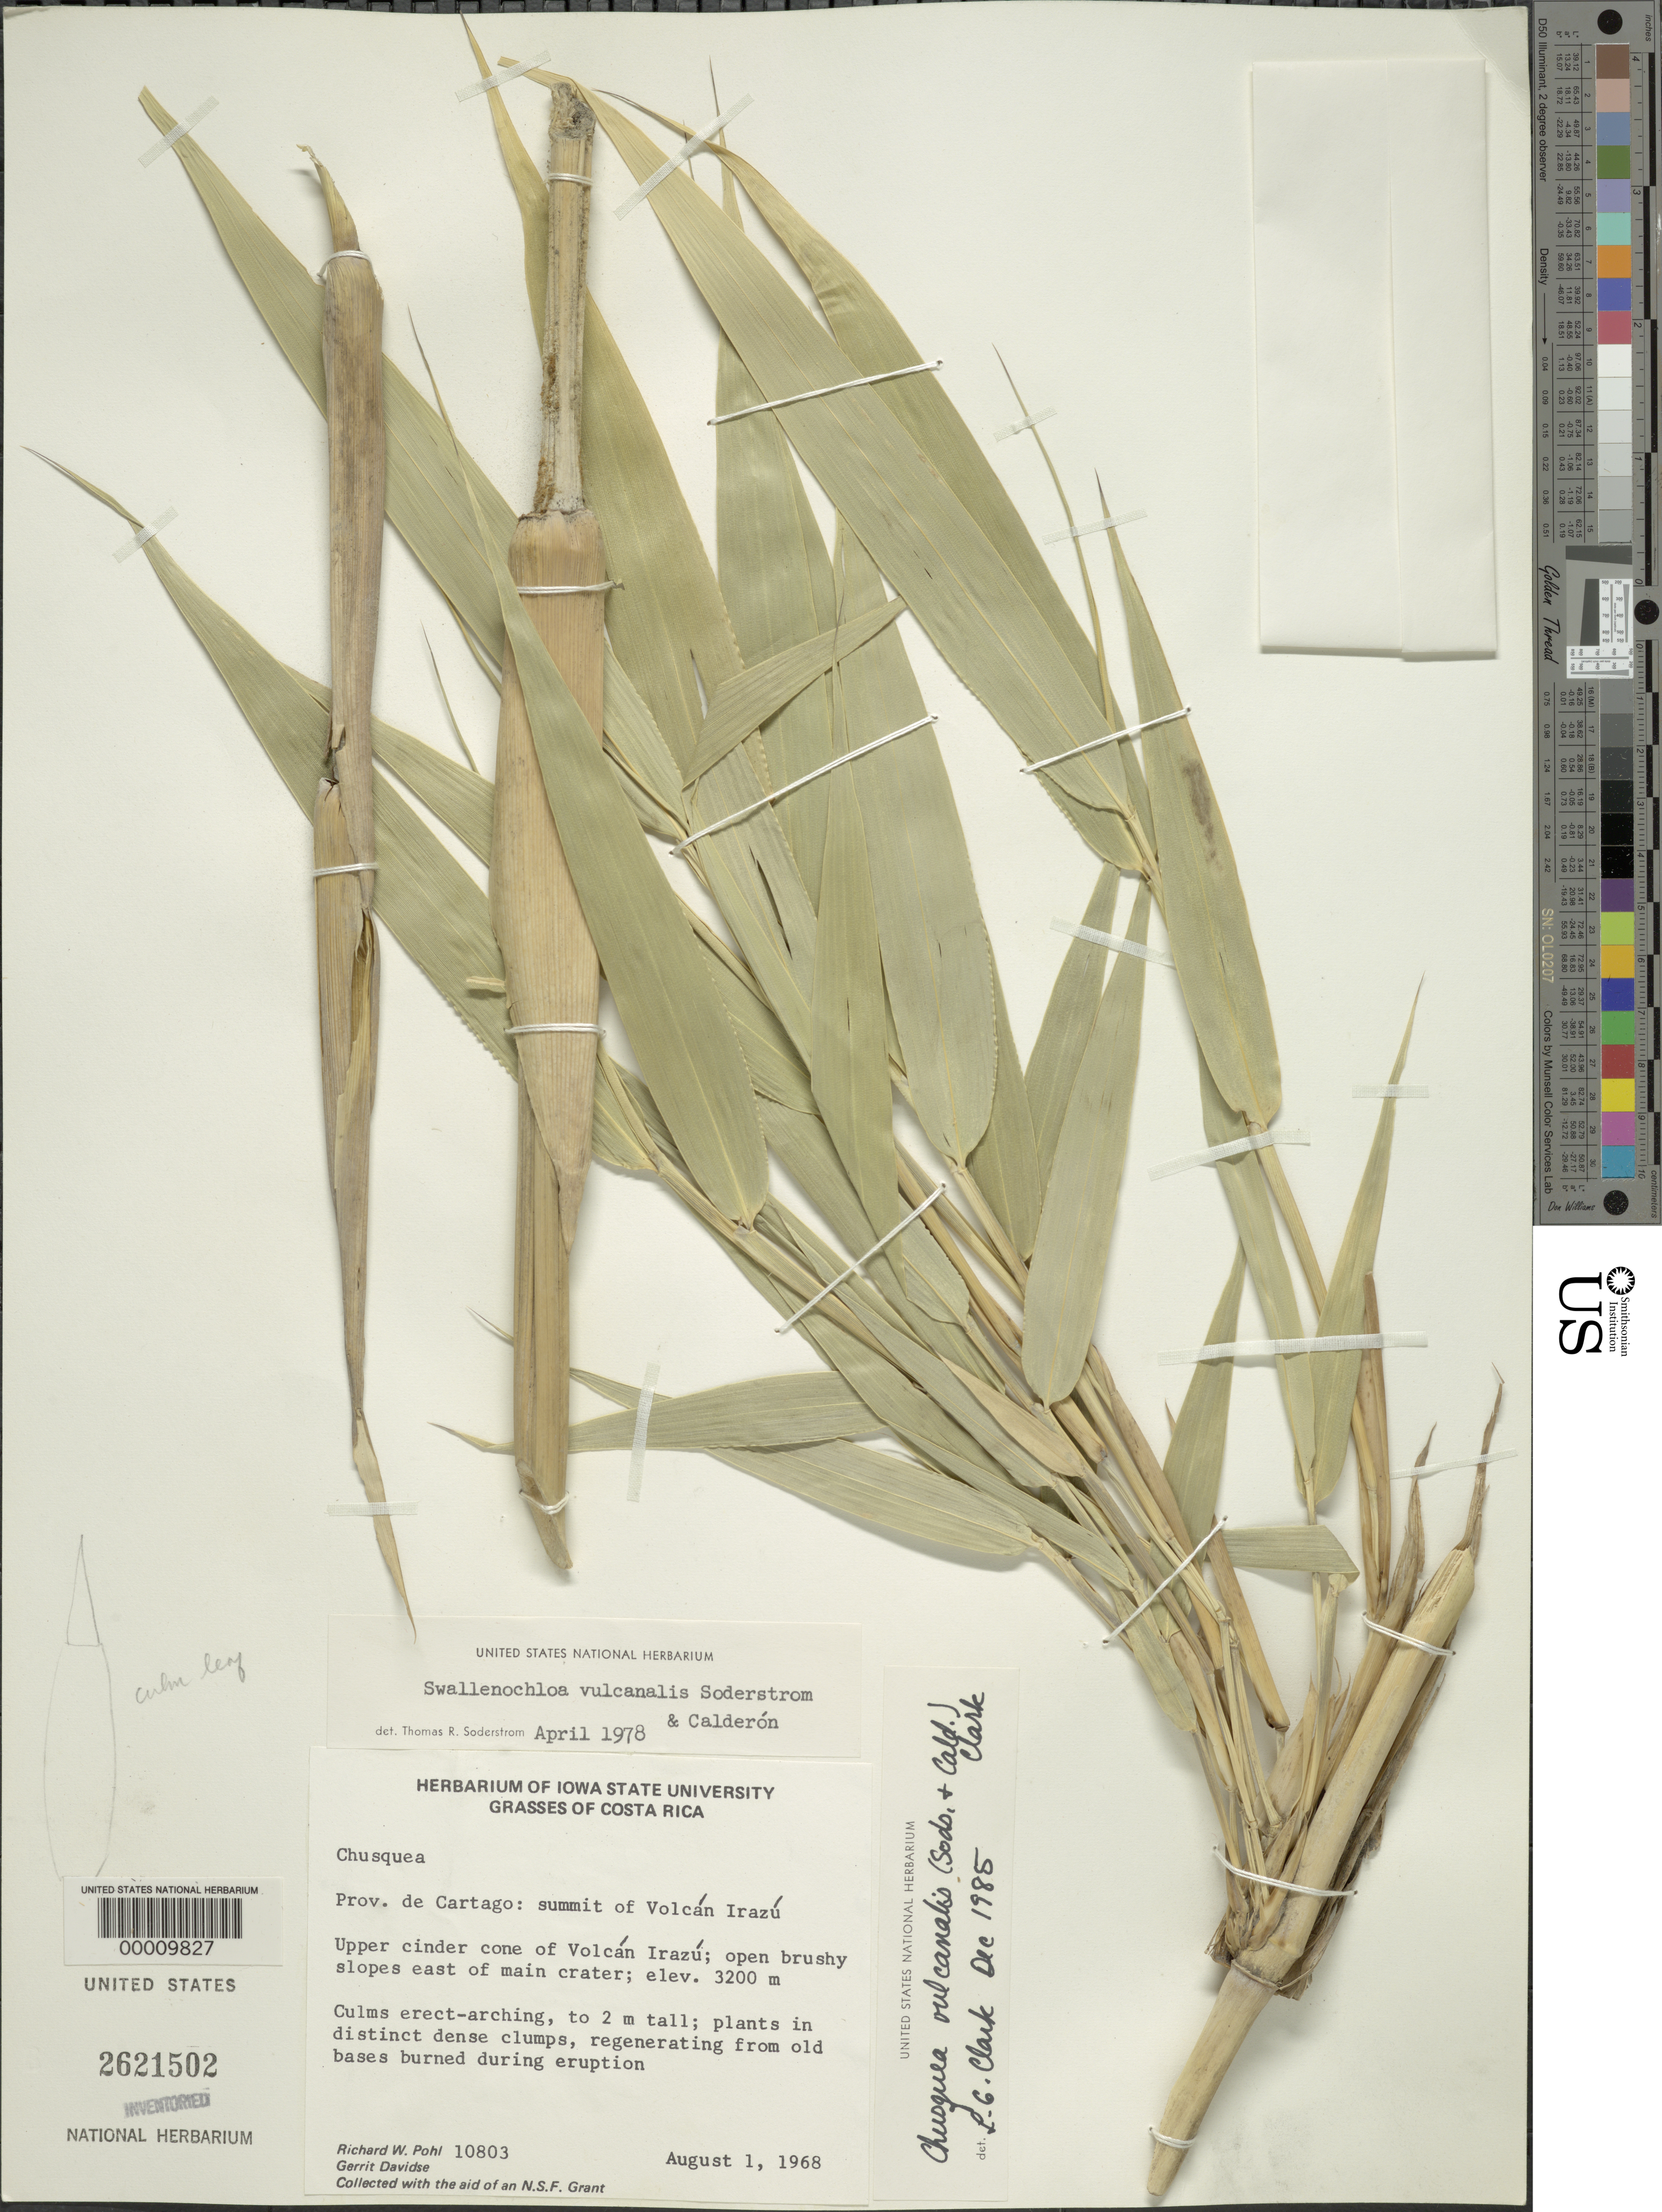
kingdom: Plantae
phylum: Tracheophyta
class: Liliopsida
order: Poales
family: Poaceae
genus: Chusquea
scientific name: Chusquea vulcanalis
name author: (Soderstr. & C. E. Calderón) L.G. Clark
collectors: R. W. Pohl & G. Davidse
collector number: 10803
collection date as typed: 01 Aug 1968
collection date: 1968-08-01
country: Costa Rica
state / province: Cartago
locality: Volcan Irazu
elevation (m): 3200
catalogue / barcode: US 2621502